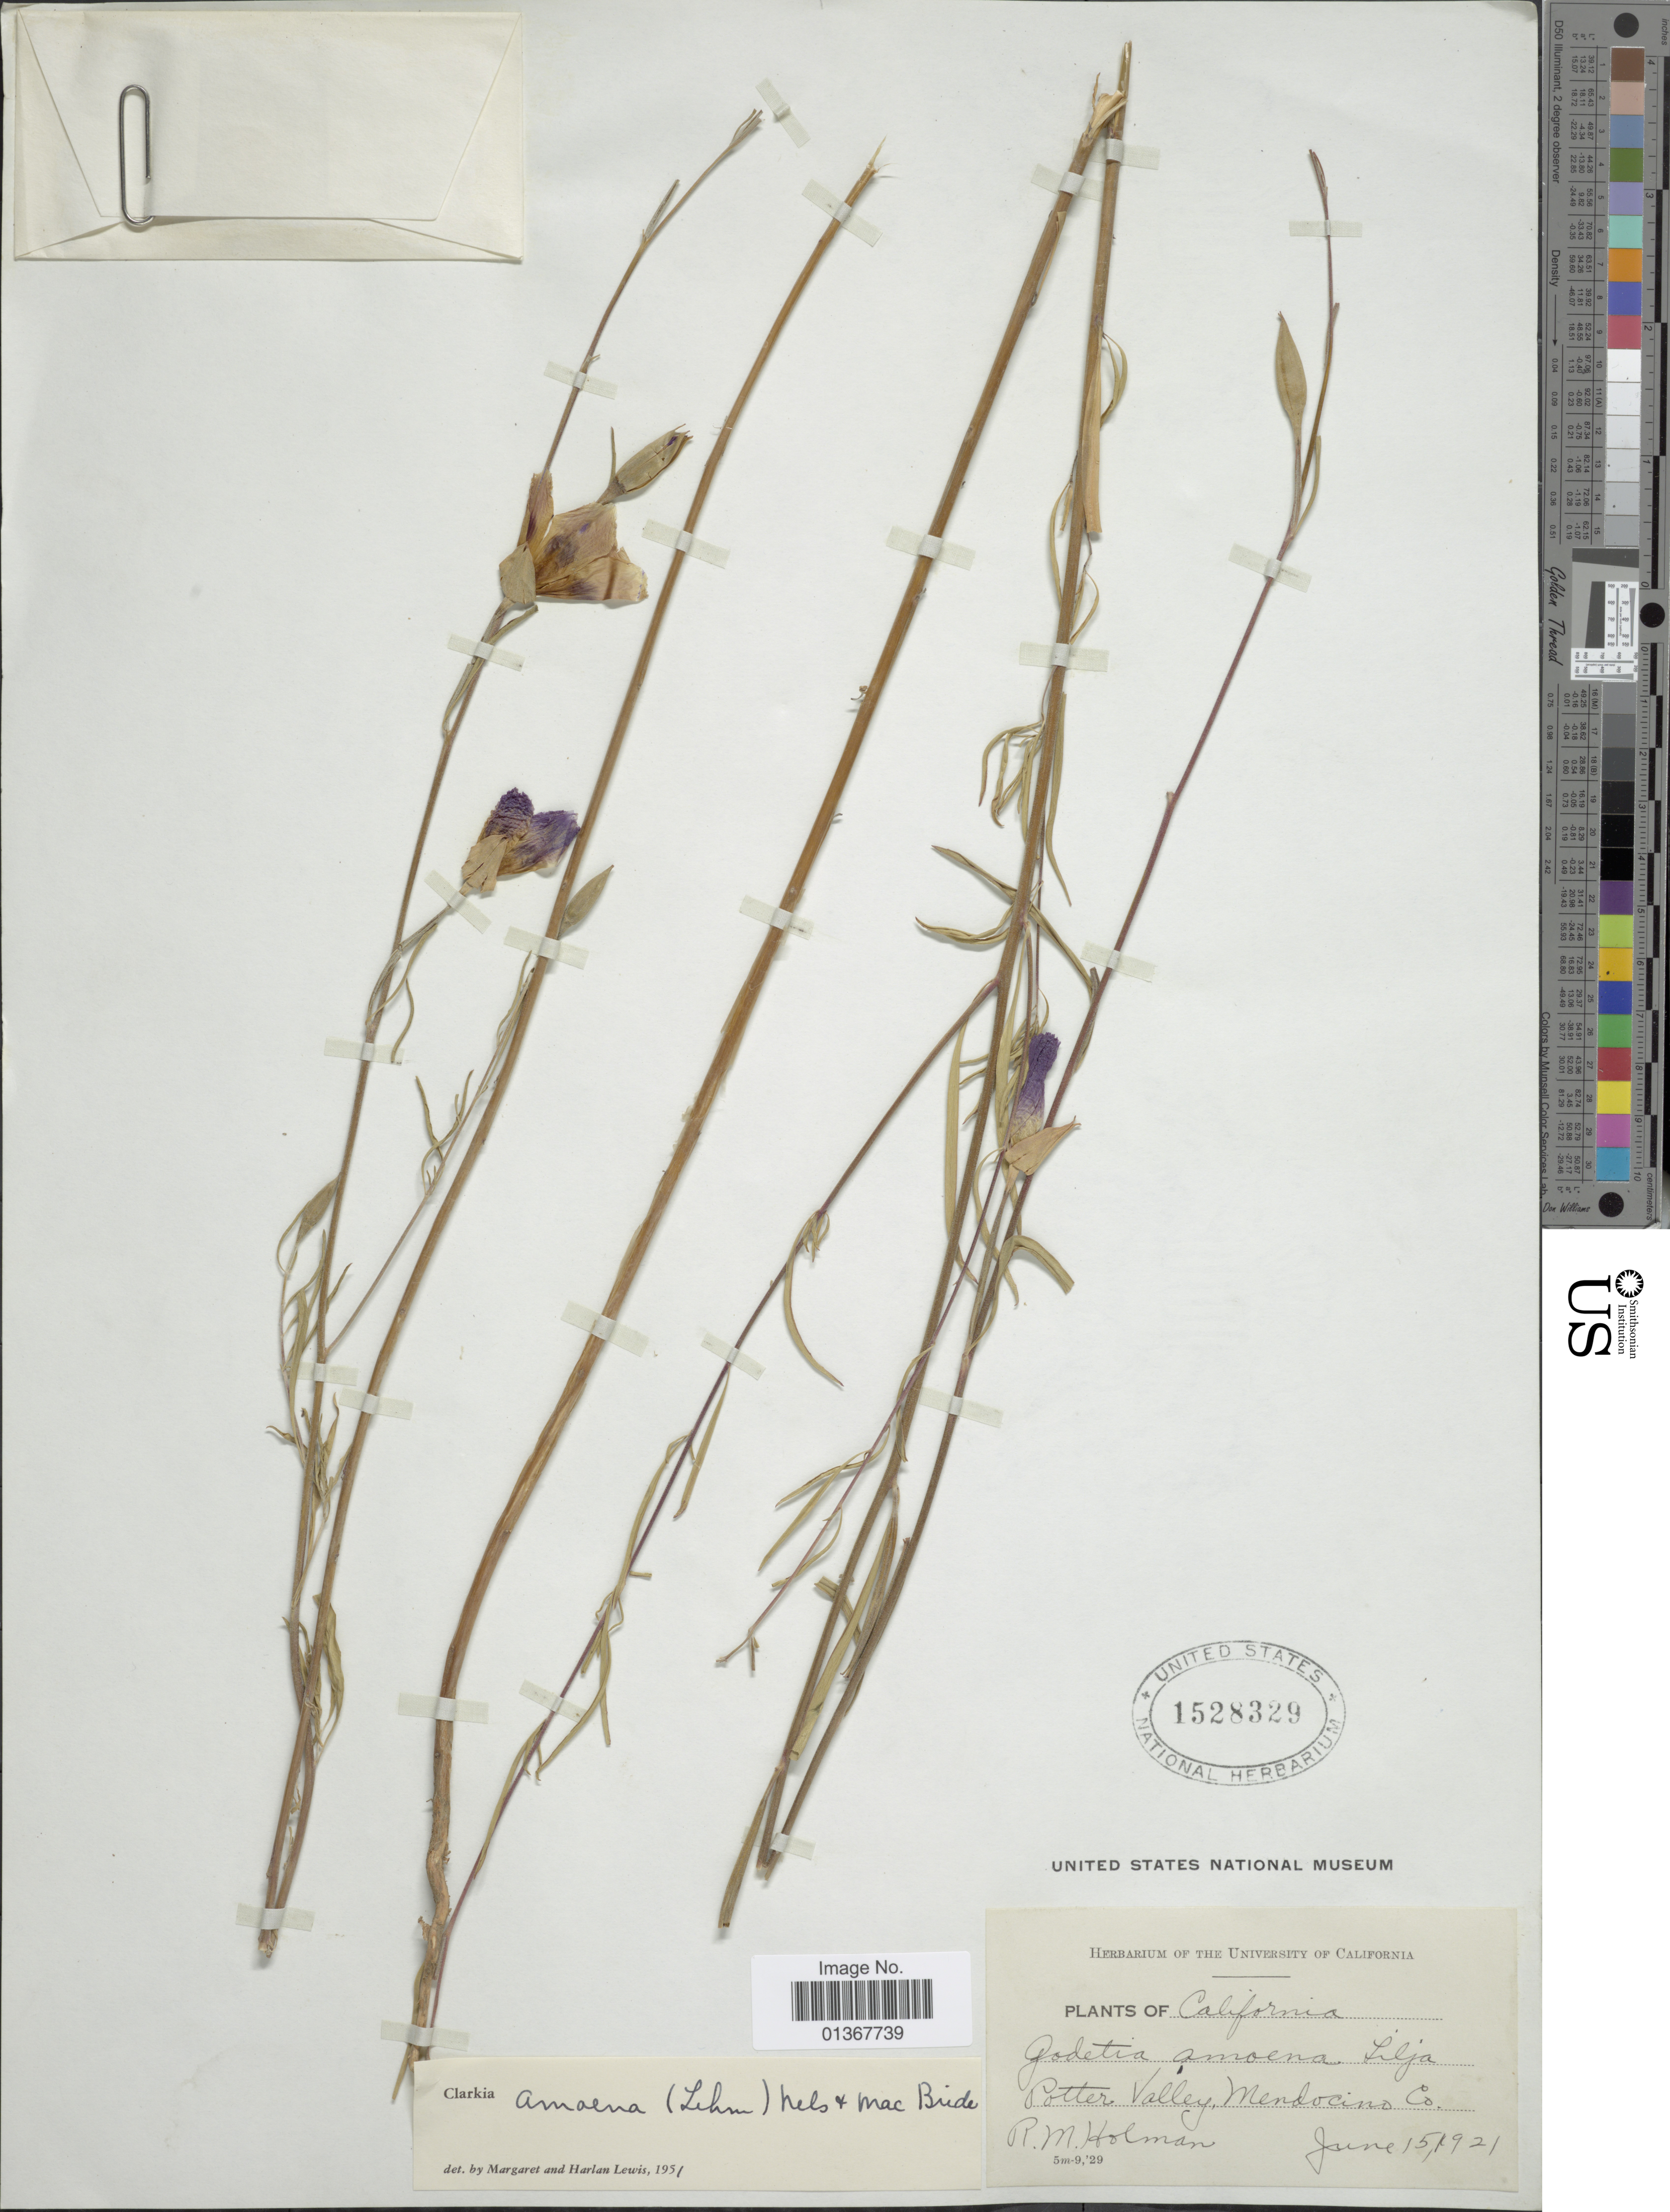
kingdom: Plantae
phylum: Tracheophyta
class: Magnoliopsida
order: Myrtales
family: Onagraceae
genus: Clarkia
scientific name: Clarkia amoena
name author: (Lehm.) A. Nelson & J.F. Macbr.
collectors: R. Holman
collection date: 1921-06-15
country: United States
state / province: California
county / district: Mendocino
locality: Potter Valley, Mendocino Co.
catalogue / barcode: US 1528329